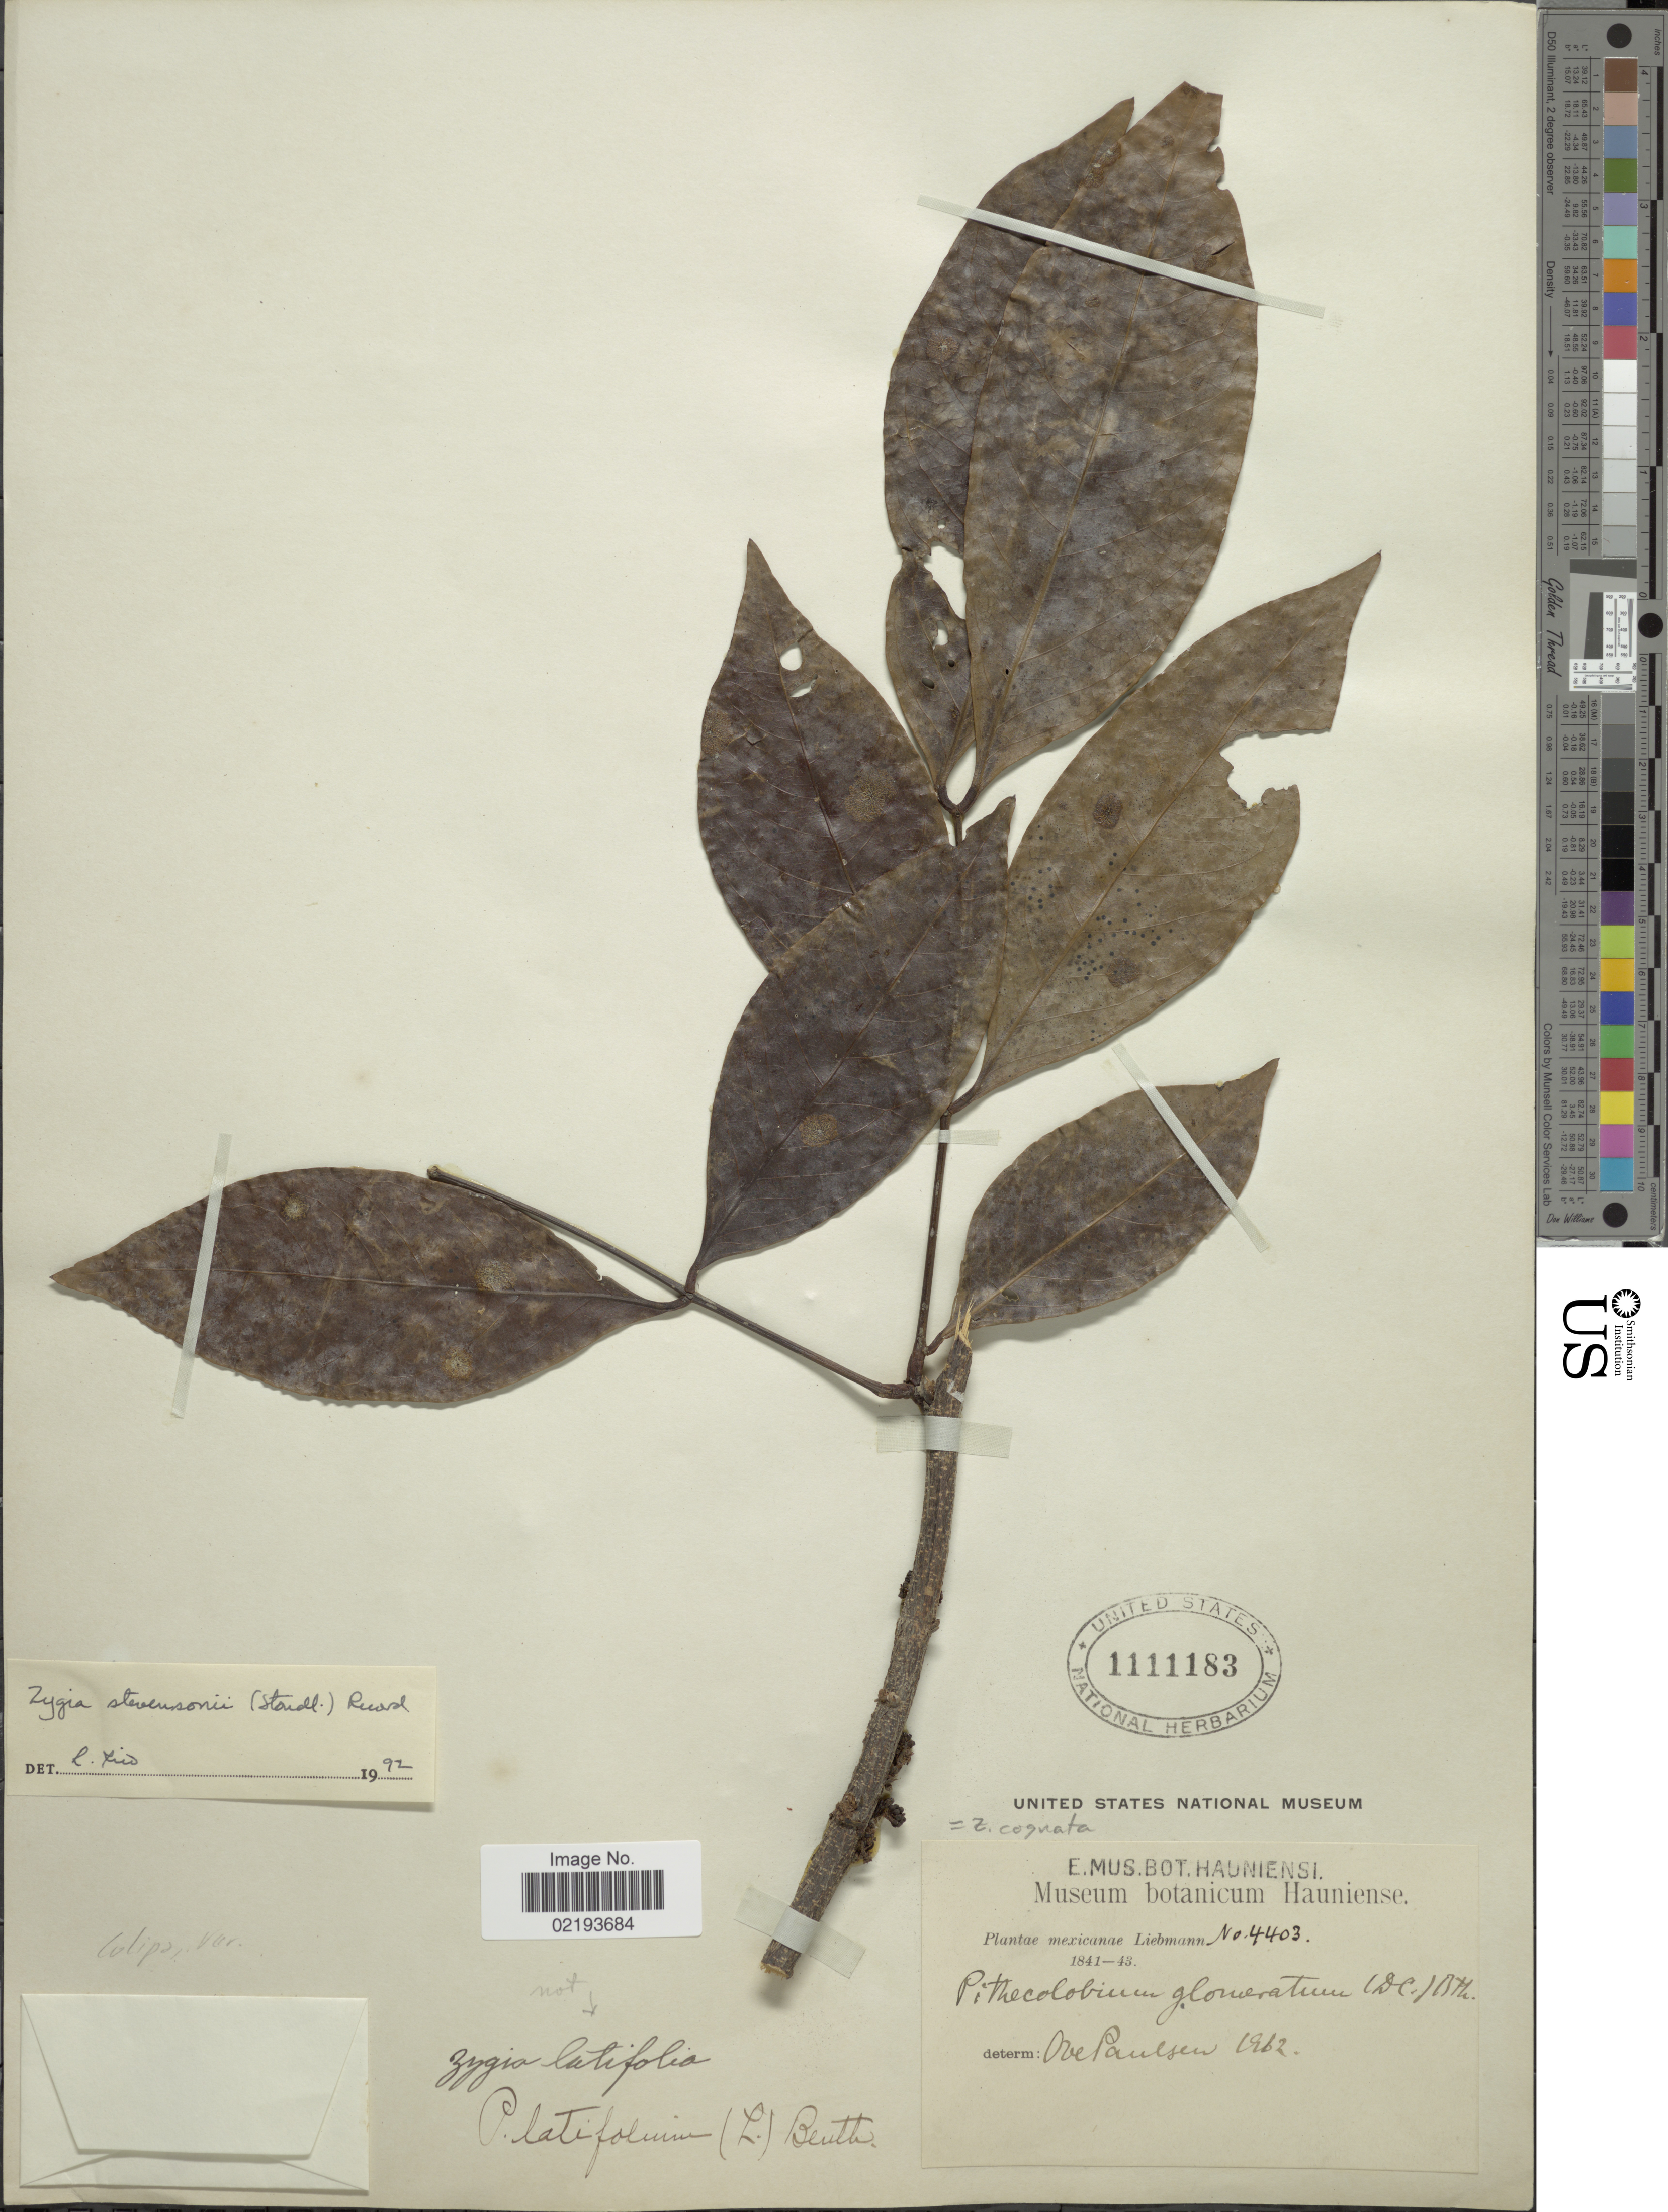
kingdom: Plantae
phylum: Tracheophyta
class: Magnoliopsida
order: Fabales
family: Fabaceae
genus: Zygia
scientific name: Zygia cognata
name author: (Schltdl.) Britton & Rose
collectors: Liebmann, --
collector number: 4403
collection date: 1841/1843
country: Mexico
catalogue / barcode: US 1111183